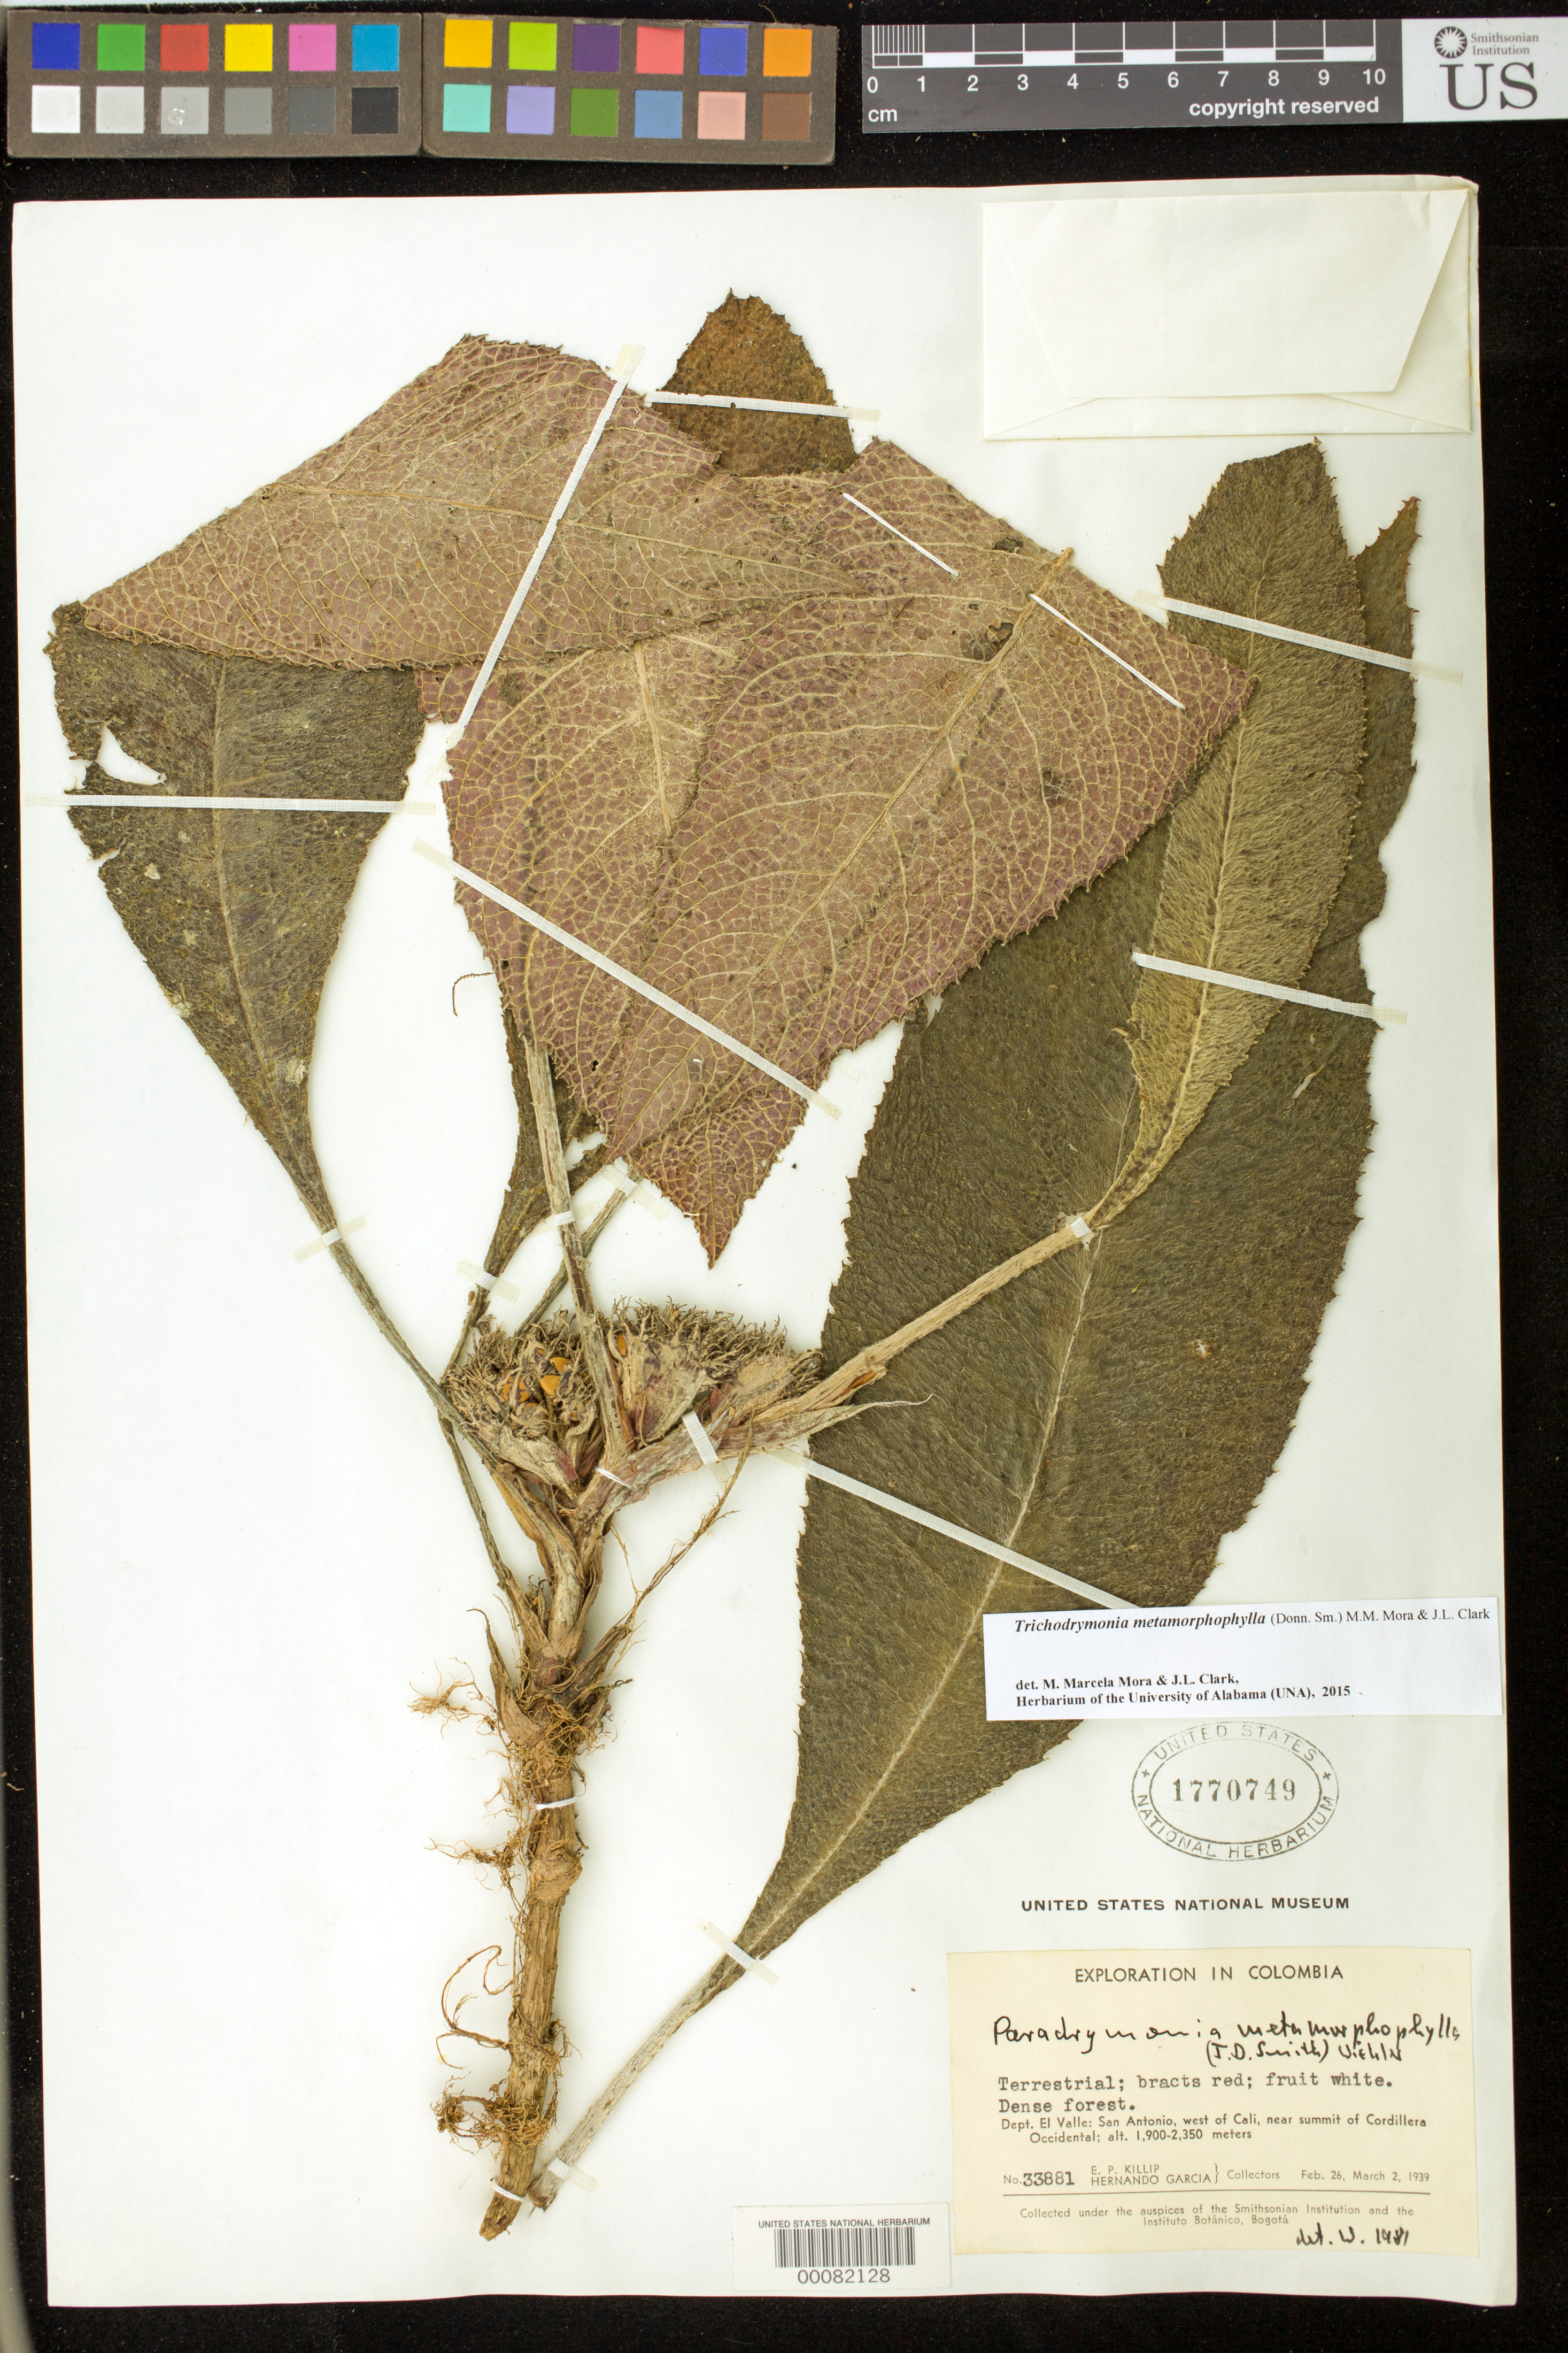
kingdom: Plantae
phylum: Tracheophyta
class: Magnoliopsida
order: Lamiales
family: Gesneriaceae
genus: Trichodrymonia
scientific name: Trichodrymonia metamorphophylla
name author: (Donn. Sm.) M.M. Mora & J.L. Clark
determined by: Mora, M. M.; Clark, J. L.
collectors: E. P. Killip & H. Garcia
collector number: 33881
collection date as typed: Feb-Mar 1939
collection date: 1939-02/1939-03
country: Colombia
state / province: Valle del Cauca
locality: San Antonio, W of Cali, near summit of Cordillera Occidental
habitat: Dense forest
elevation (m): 1900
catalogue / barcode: US 1770749